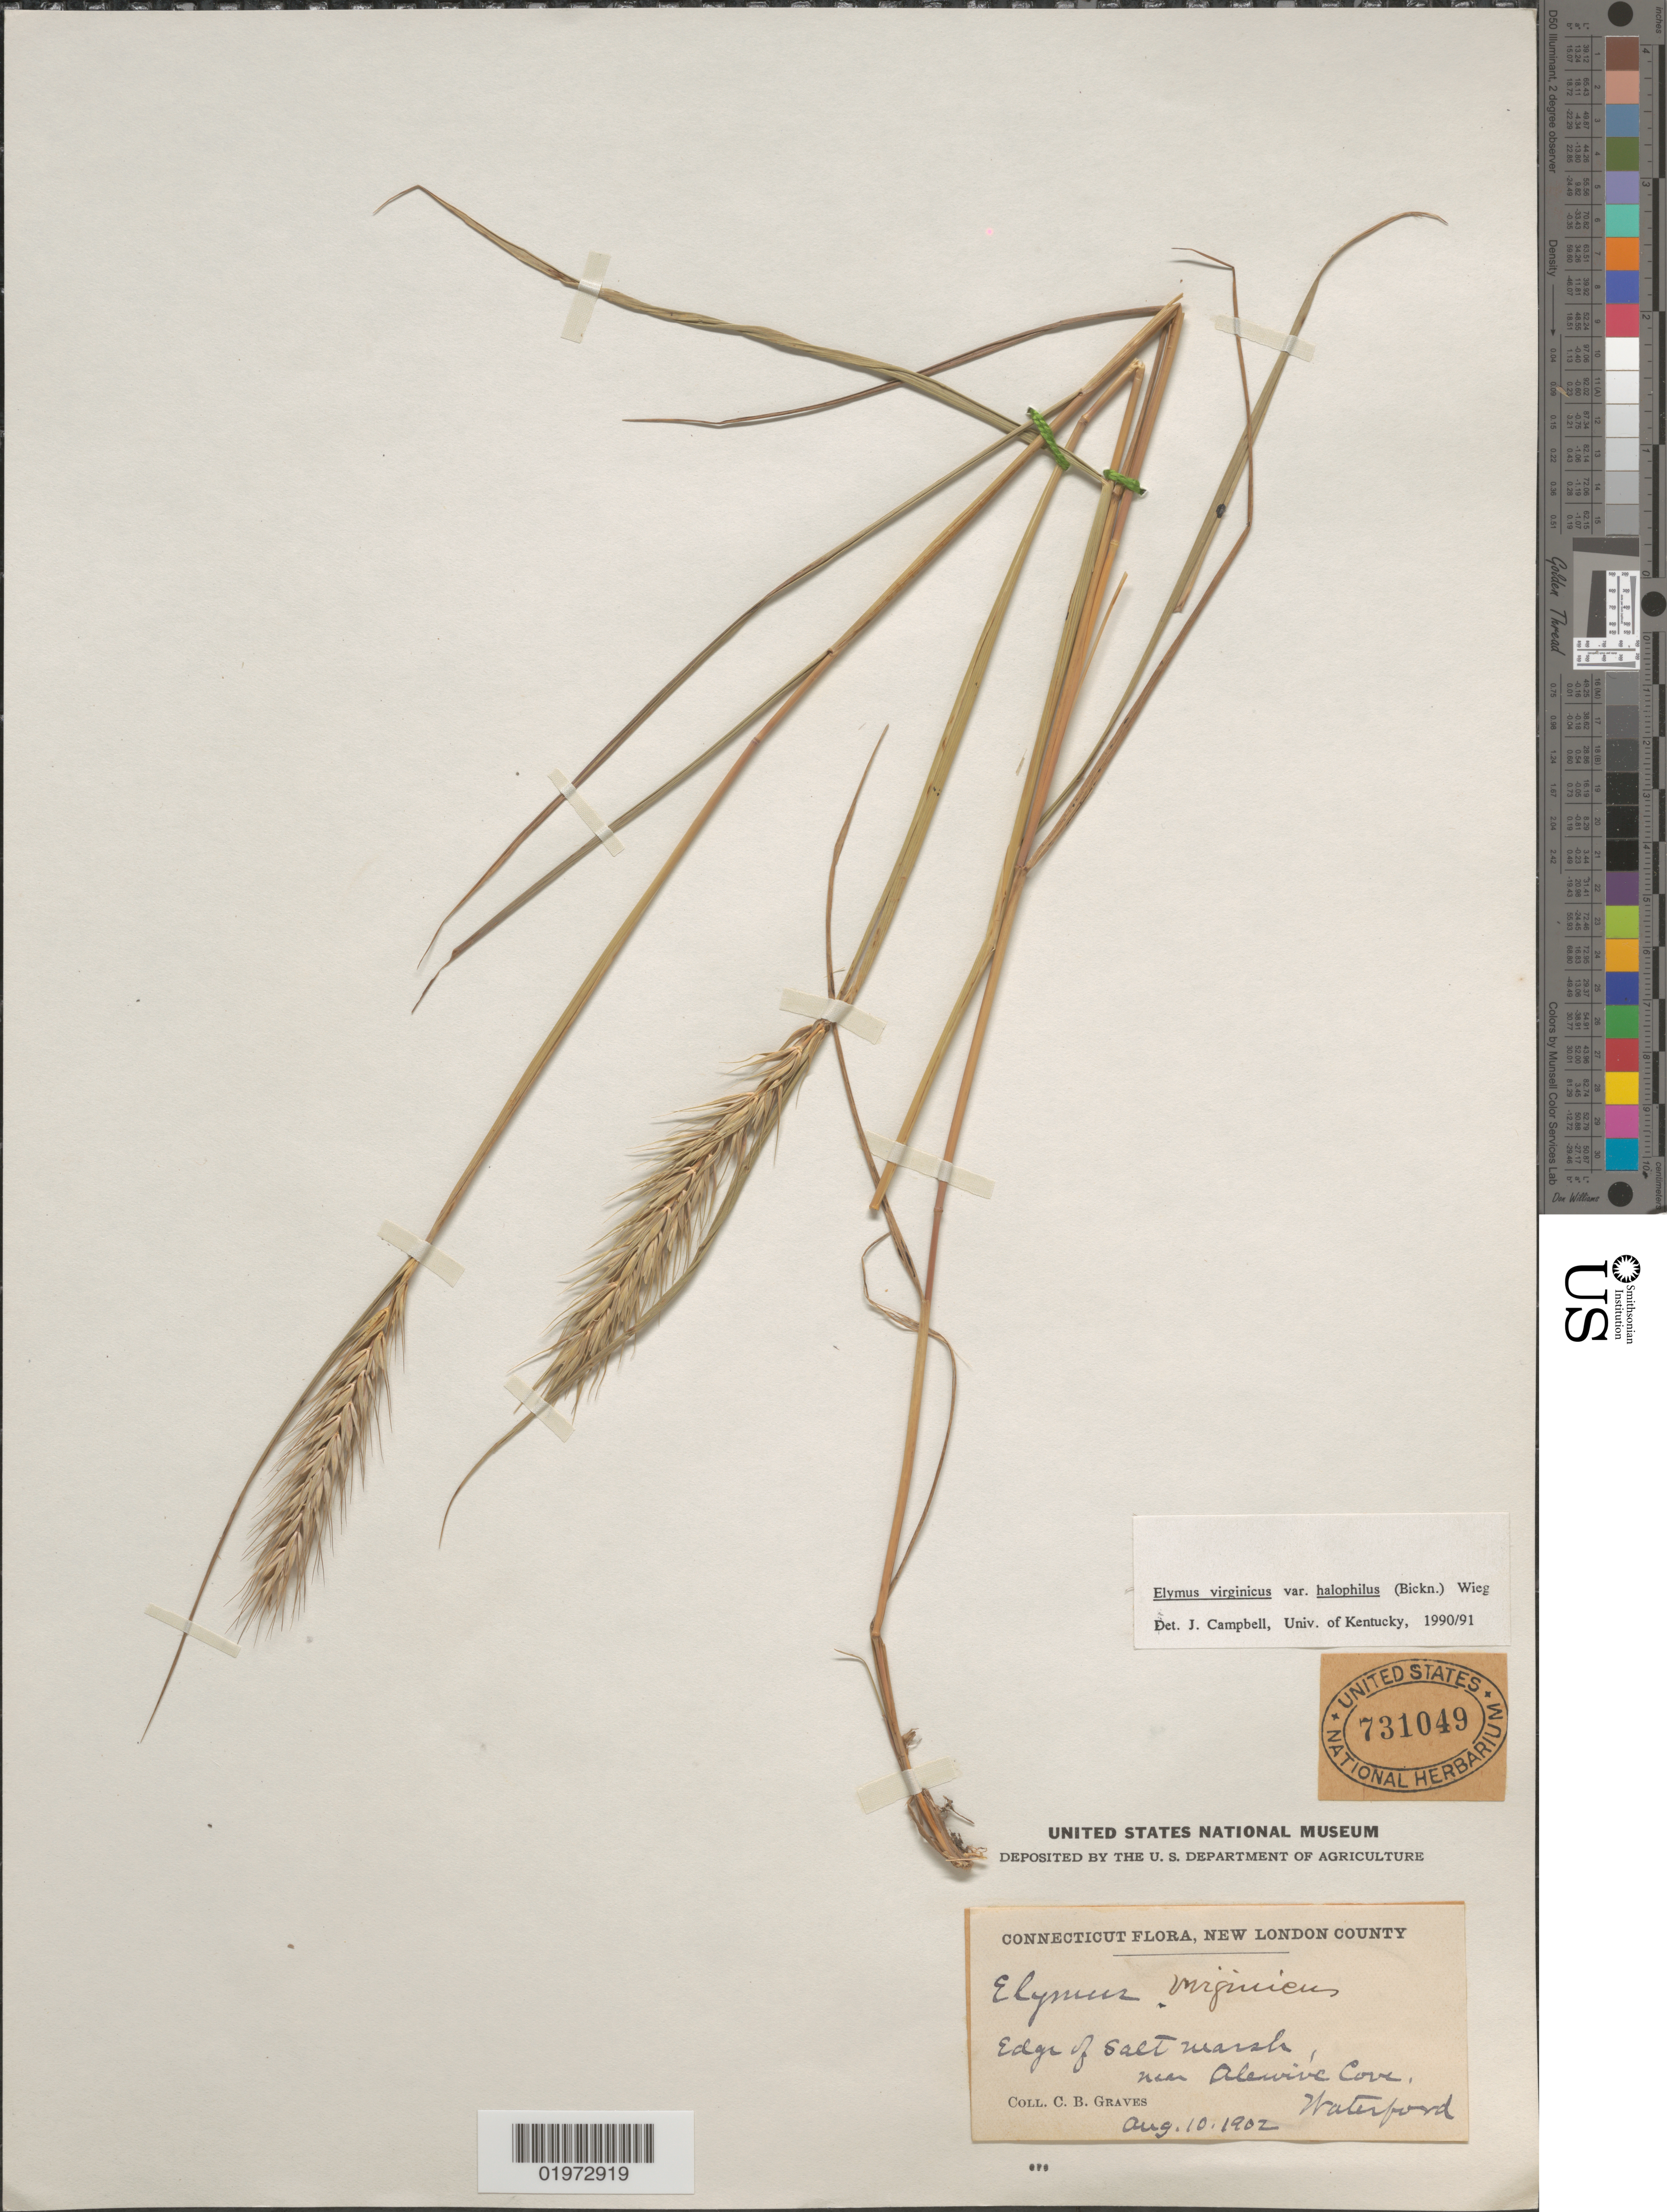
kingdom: Plantae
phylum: Tracheophyta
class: Liliopsida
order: Poales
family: Poaceae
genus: Elymus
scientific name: Elymus virginicus var. halophilus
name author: L.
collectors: C. Graves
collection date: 1902-08-10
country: United States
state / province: Connecticut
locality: New London County. Near Alewive Cove, Waterford.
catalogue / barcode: US 731049